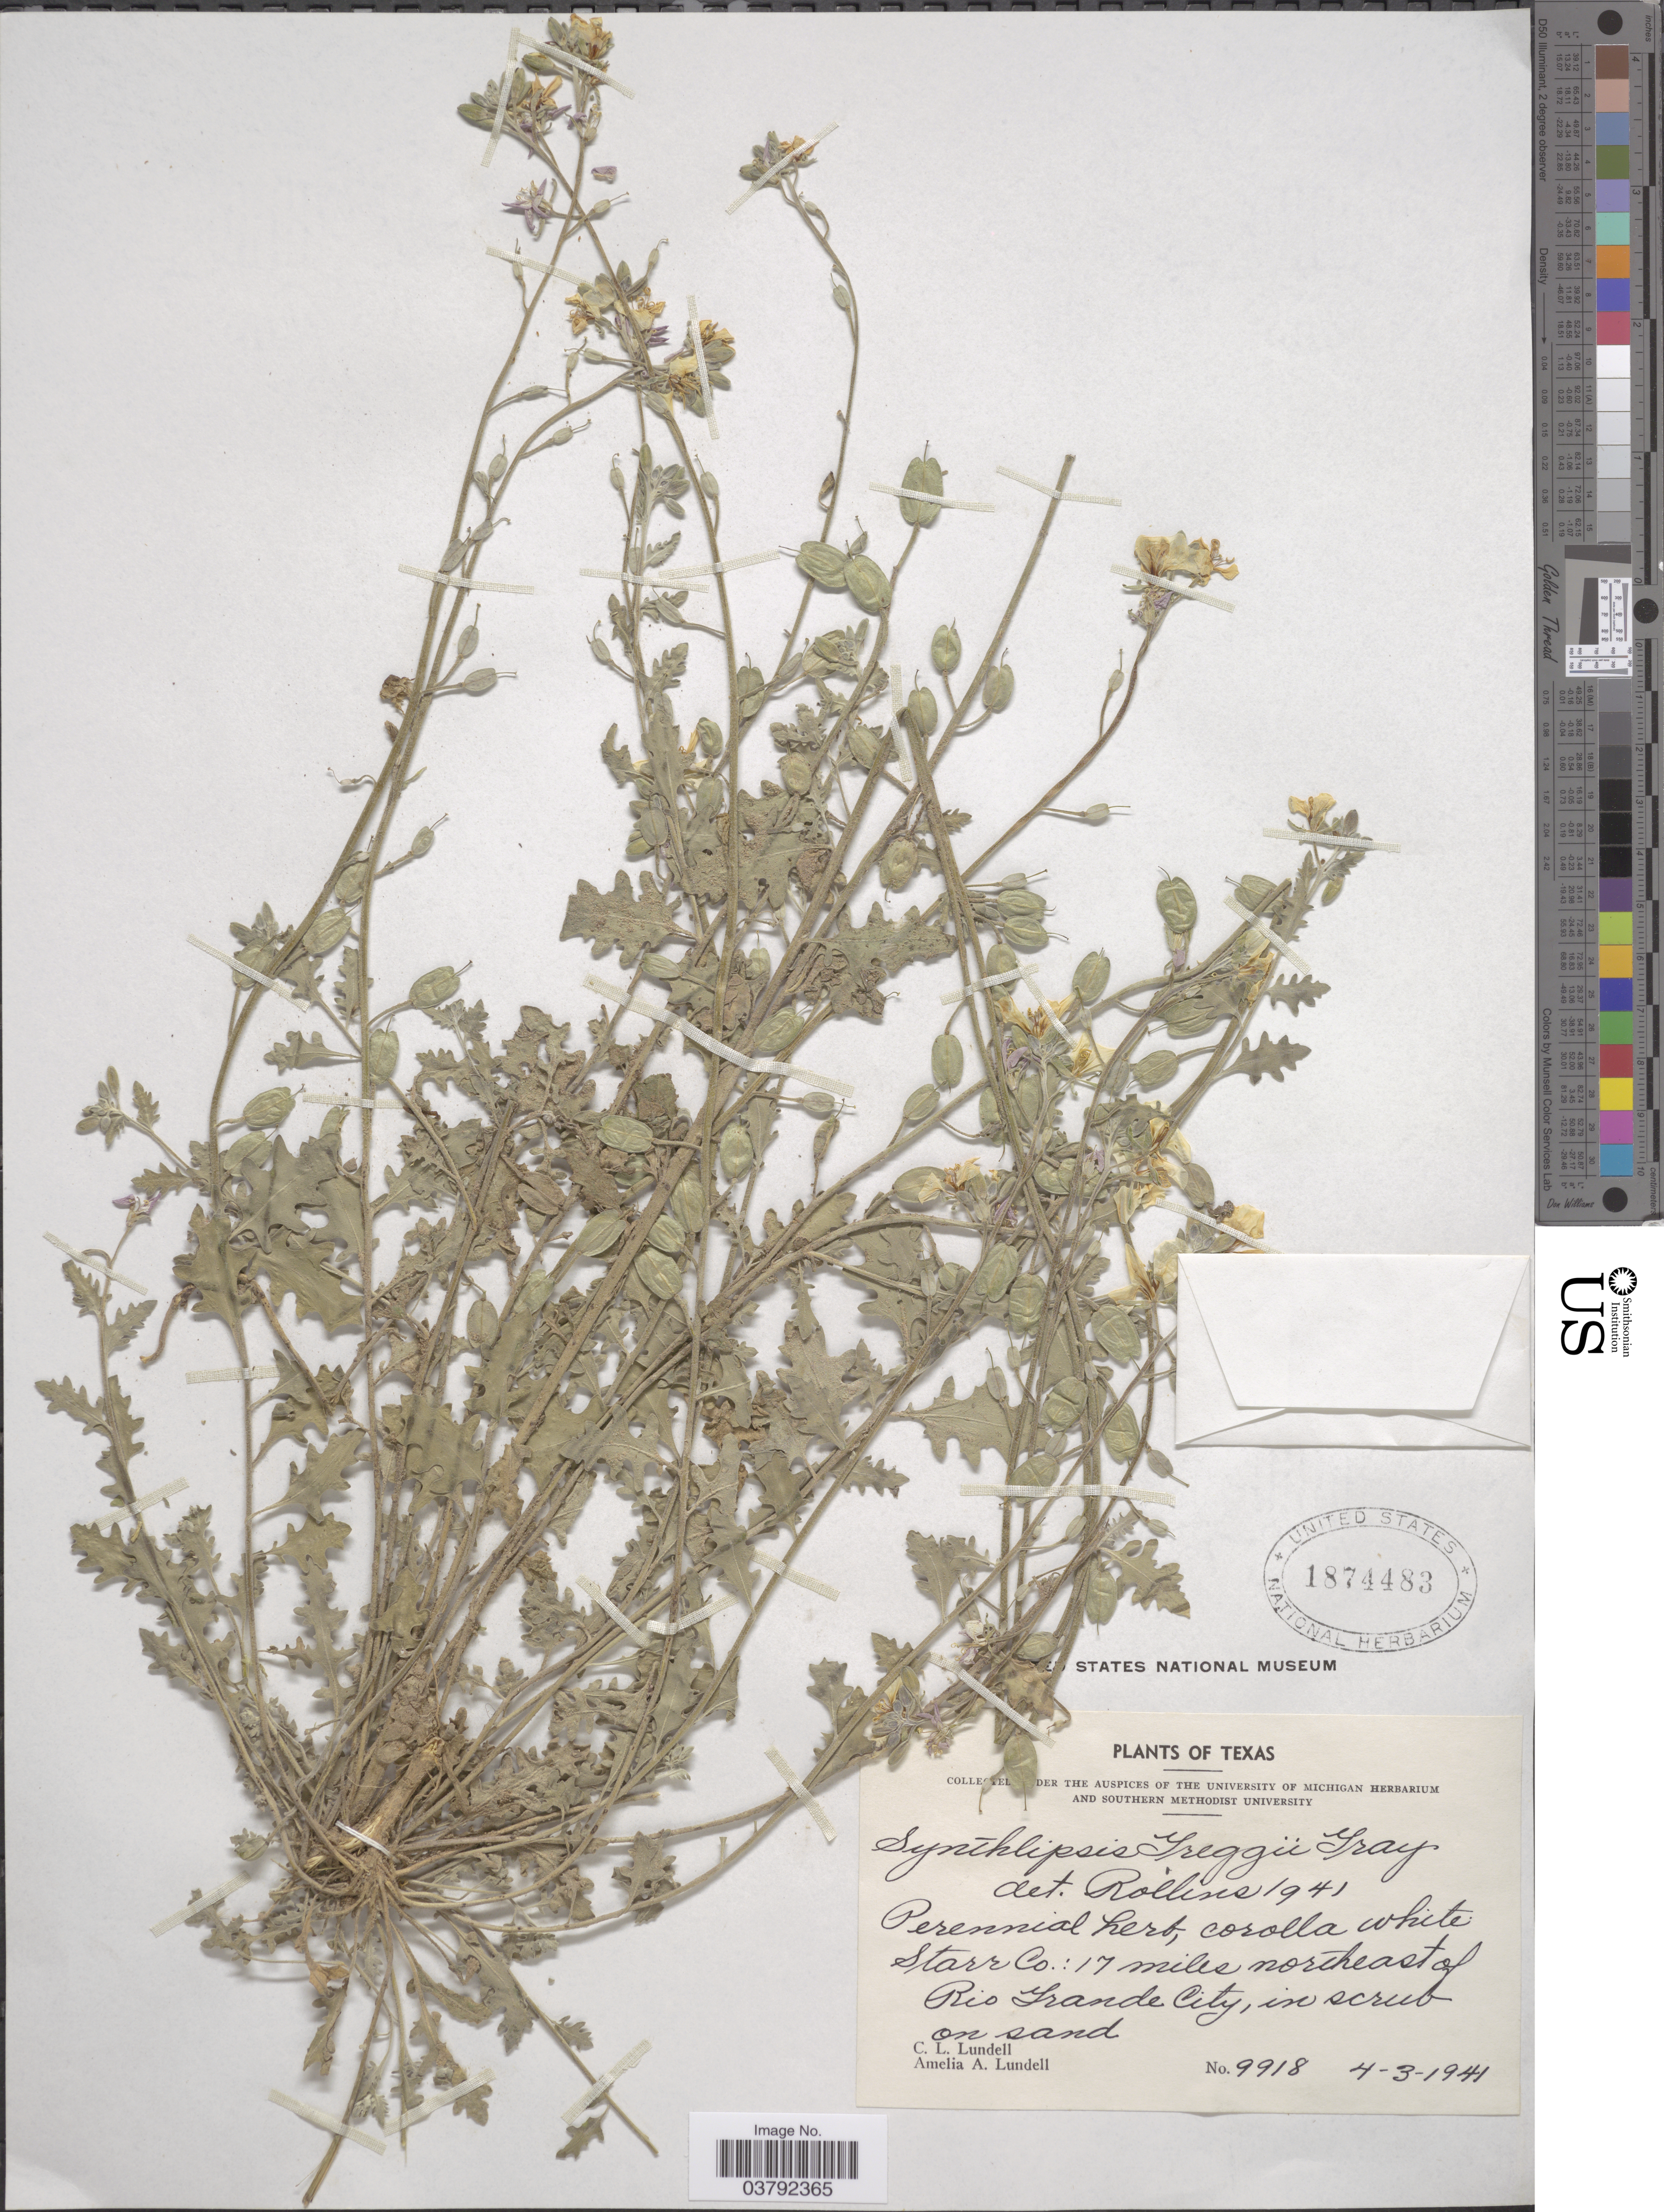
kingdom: Plantae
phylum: Tracheophyta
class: Magnoliopsida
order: Brassicales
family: Brassicaceae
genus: Synthlipsis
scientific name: Synthlipsis greggii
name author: A. Gray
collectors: C. L. Lundell & A. A. Lundell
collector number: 9918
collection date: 1941-04-03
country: United States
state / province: Texas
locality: Starr Co.: 17 miles northeast of Rio Grande City.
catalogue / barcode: US 1874483